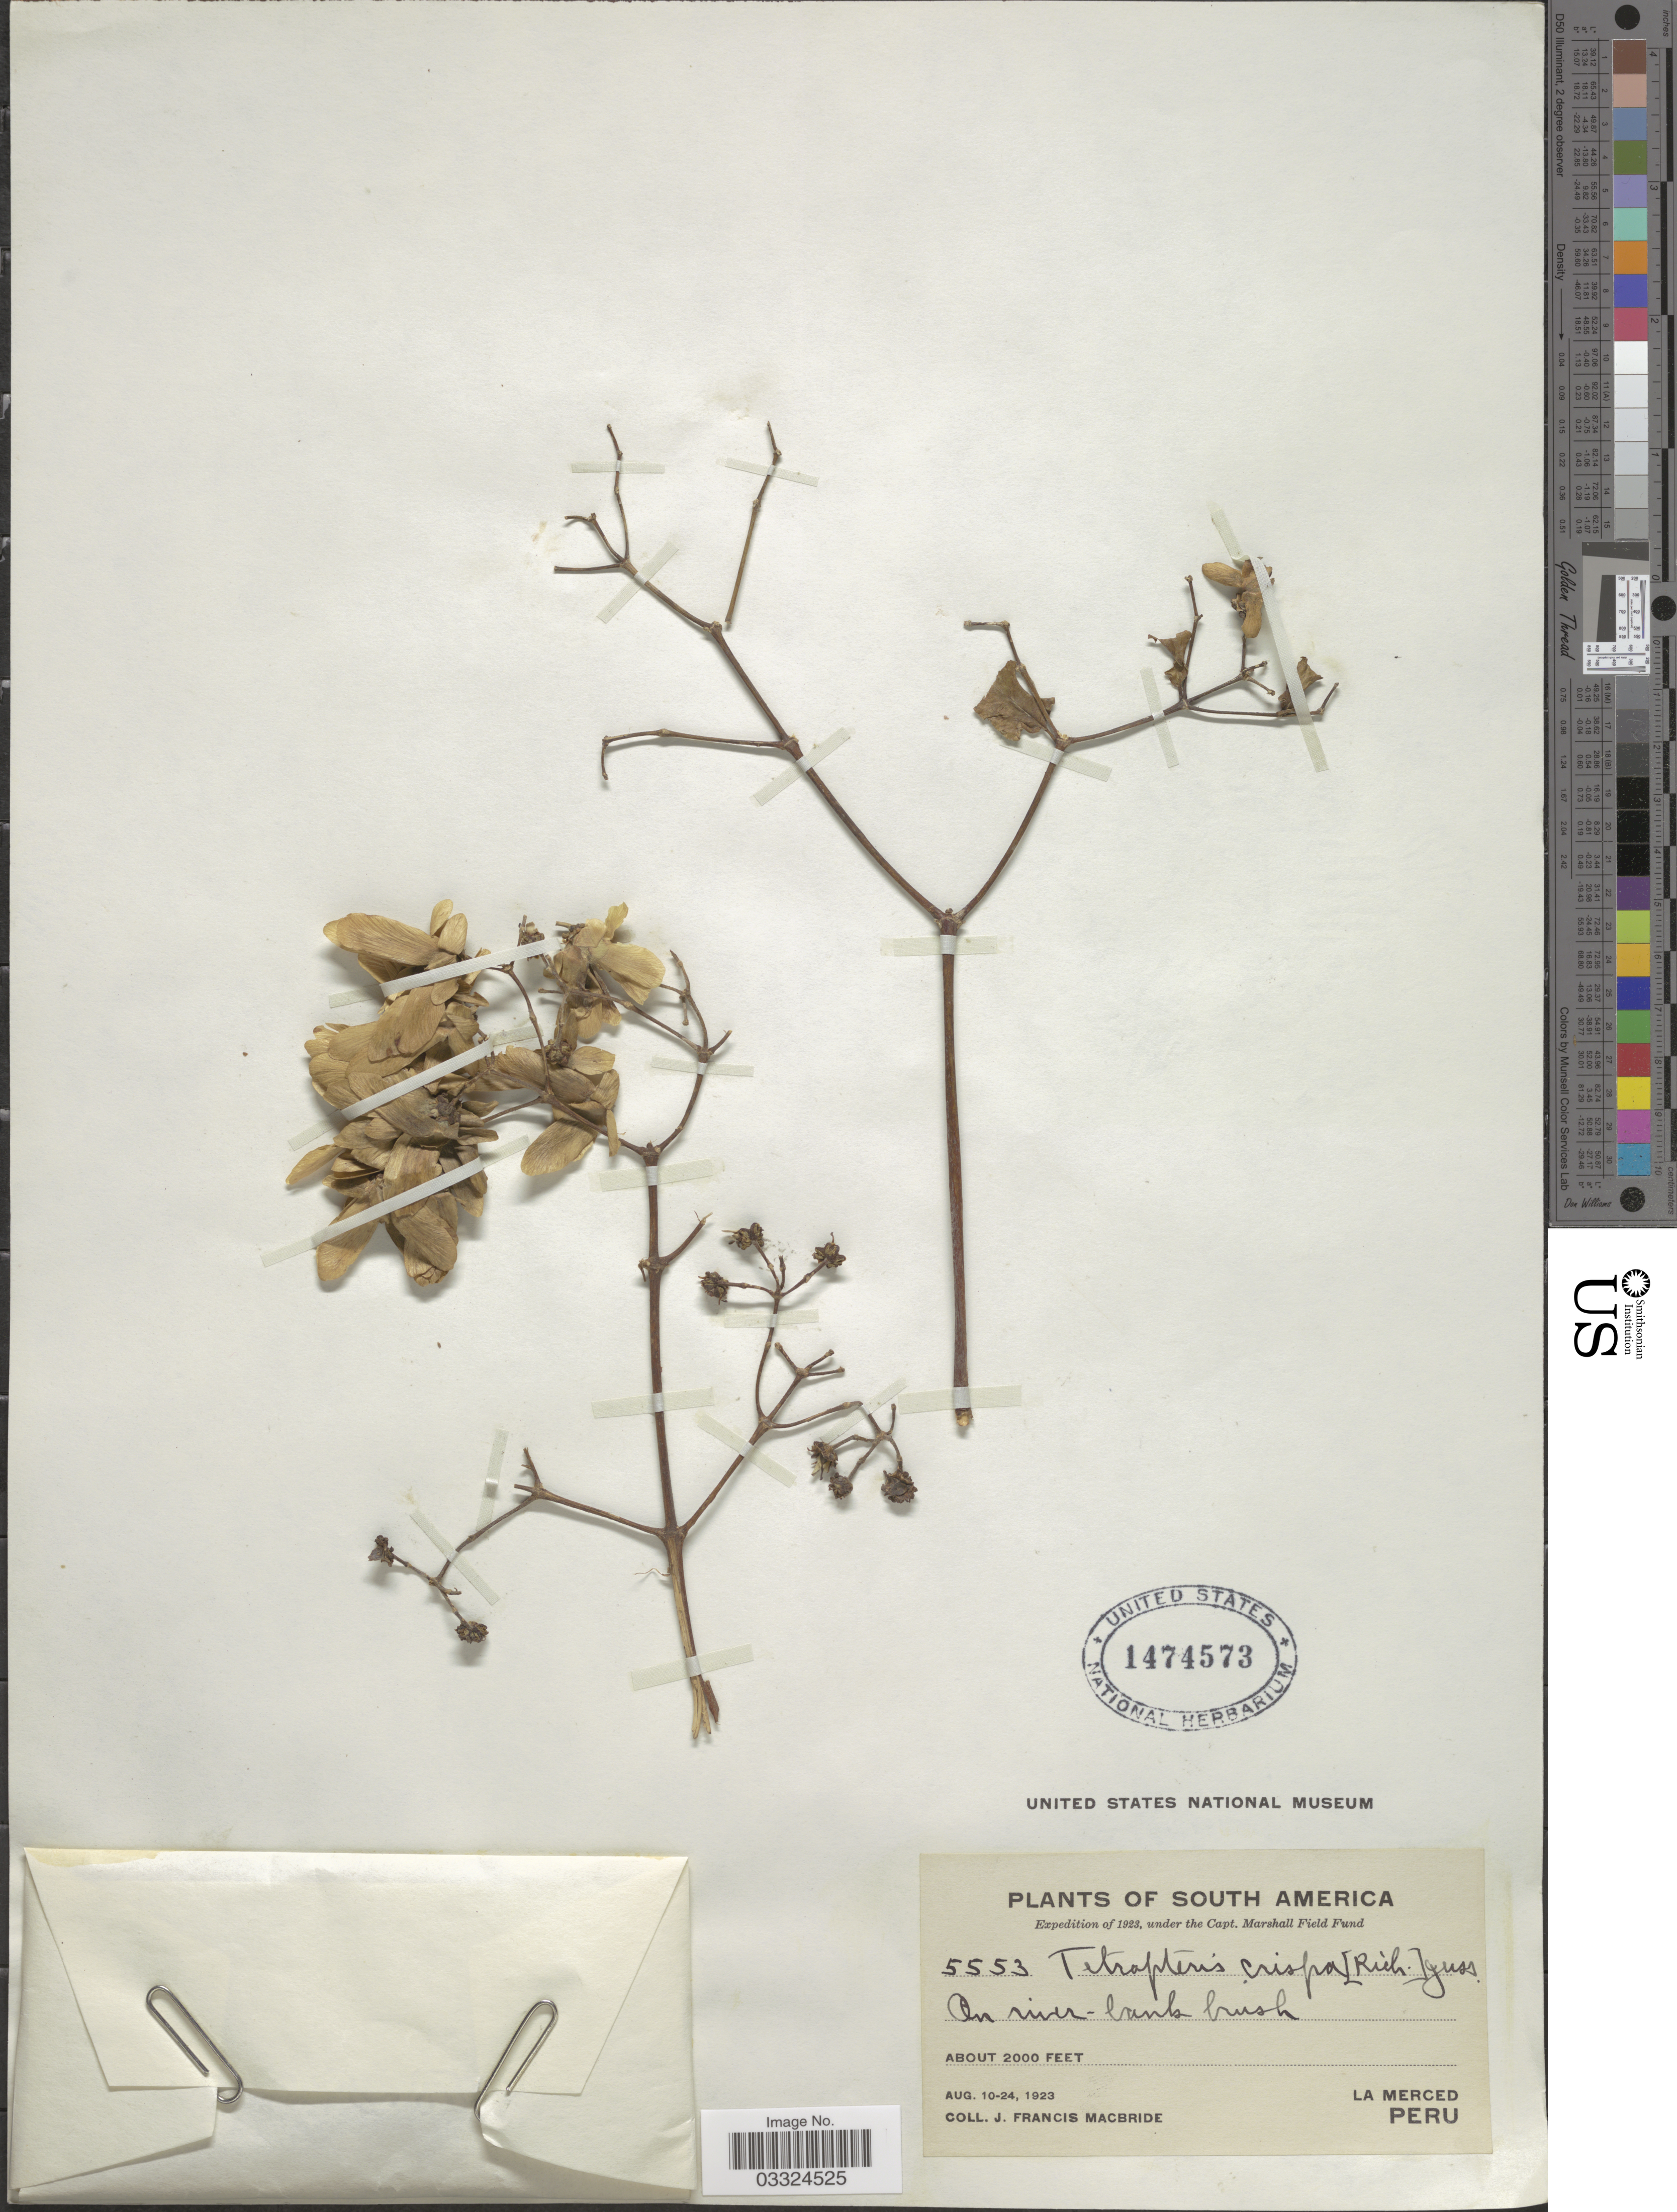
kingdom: Plantae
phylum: Tracheophyta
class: Magnoliopsida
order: Malpighiales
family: Malpighiaceae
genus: Tetrapterys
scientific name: Tetrapterys crispa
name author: A. Juss.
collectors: J. F. Macbride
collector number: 5553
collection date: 1923-08-10/1923-08-24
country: Peru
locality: La Merced.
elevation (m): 610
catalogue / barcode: US 1474573